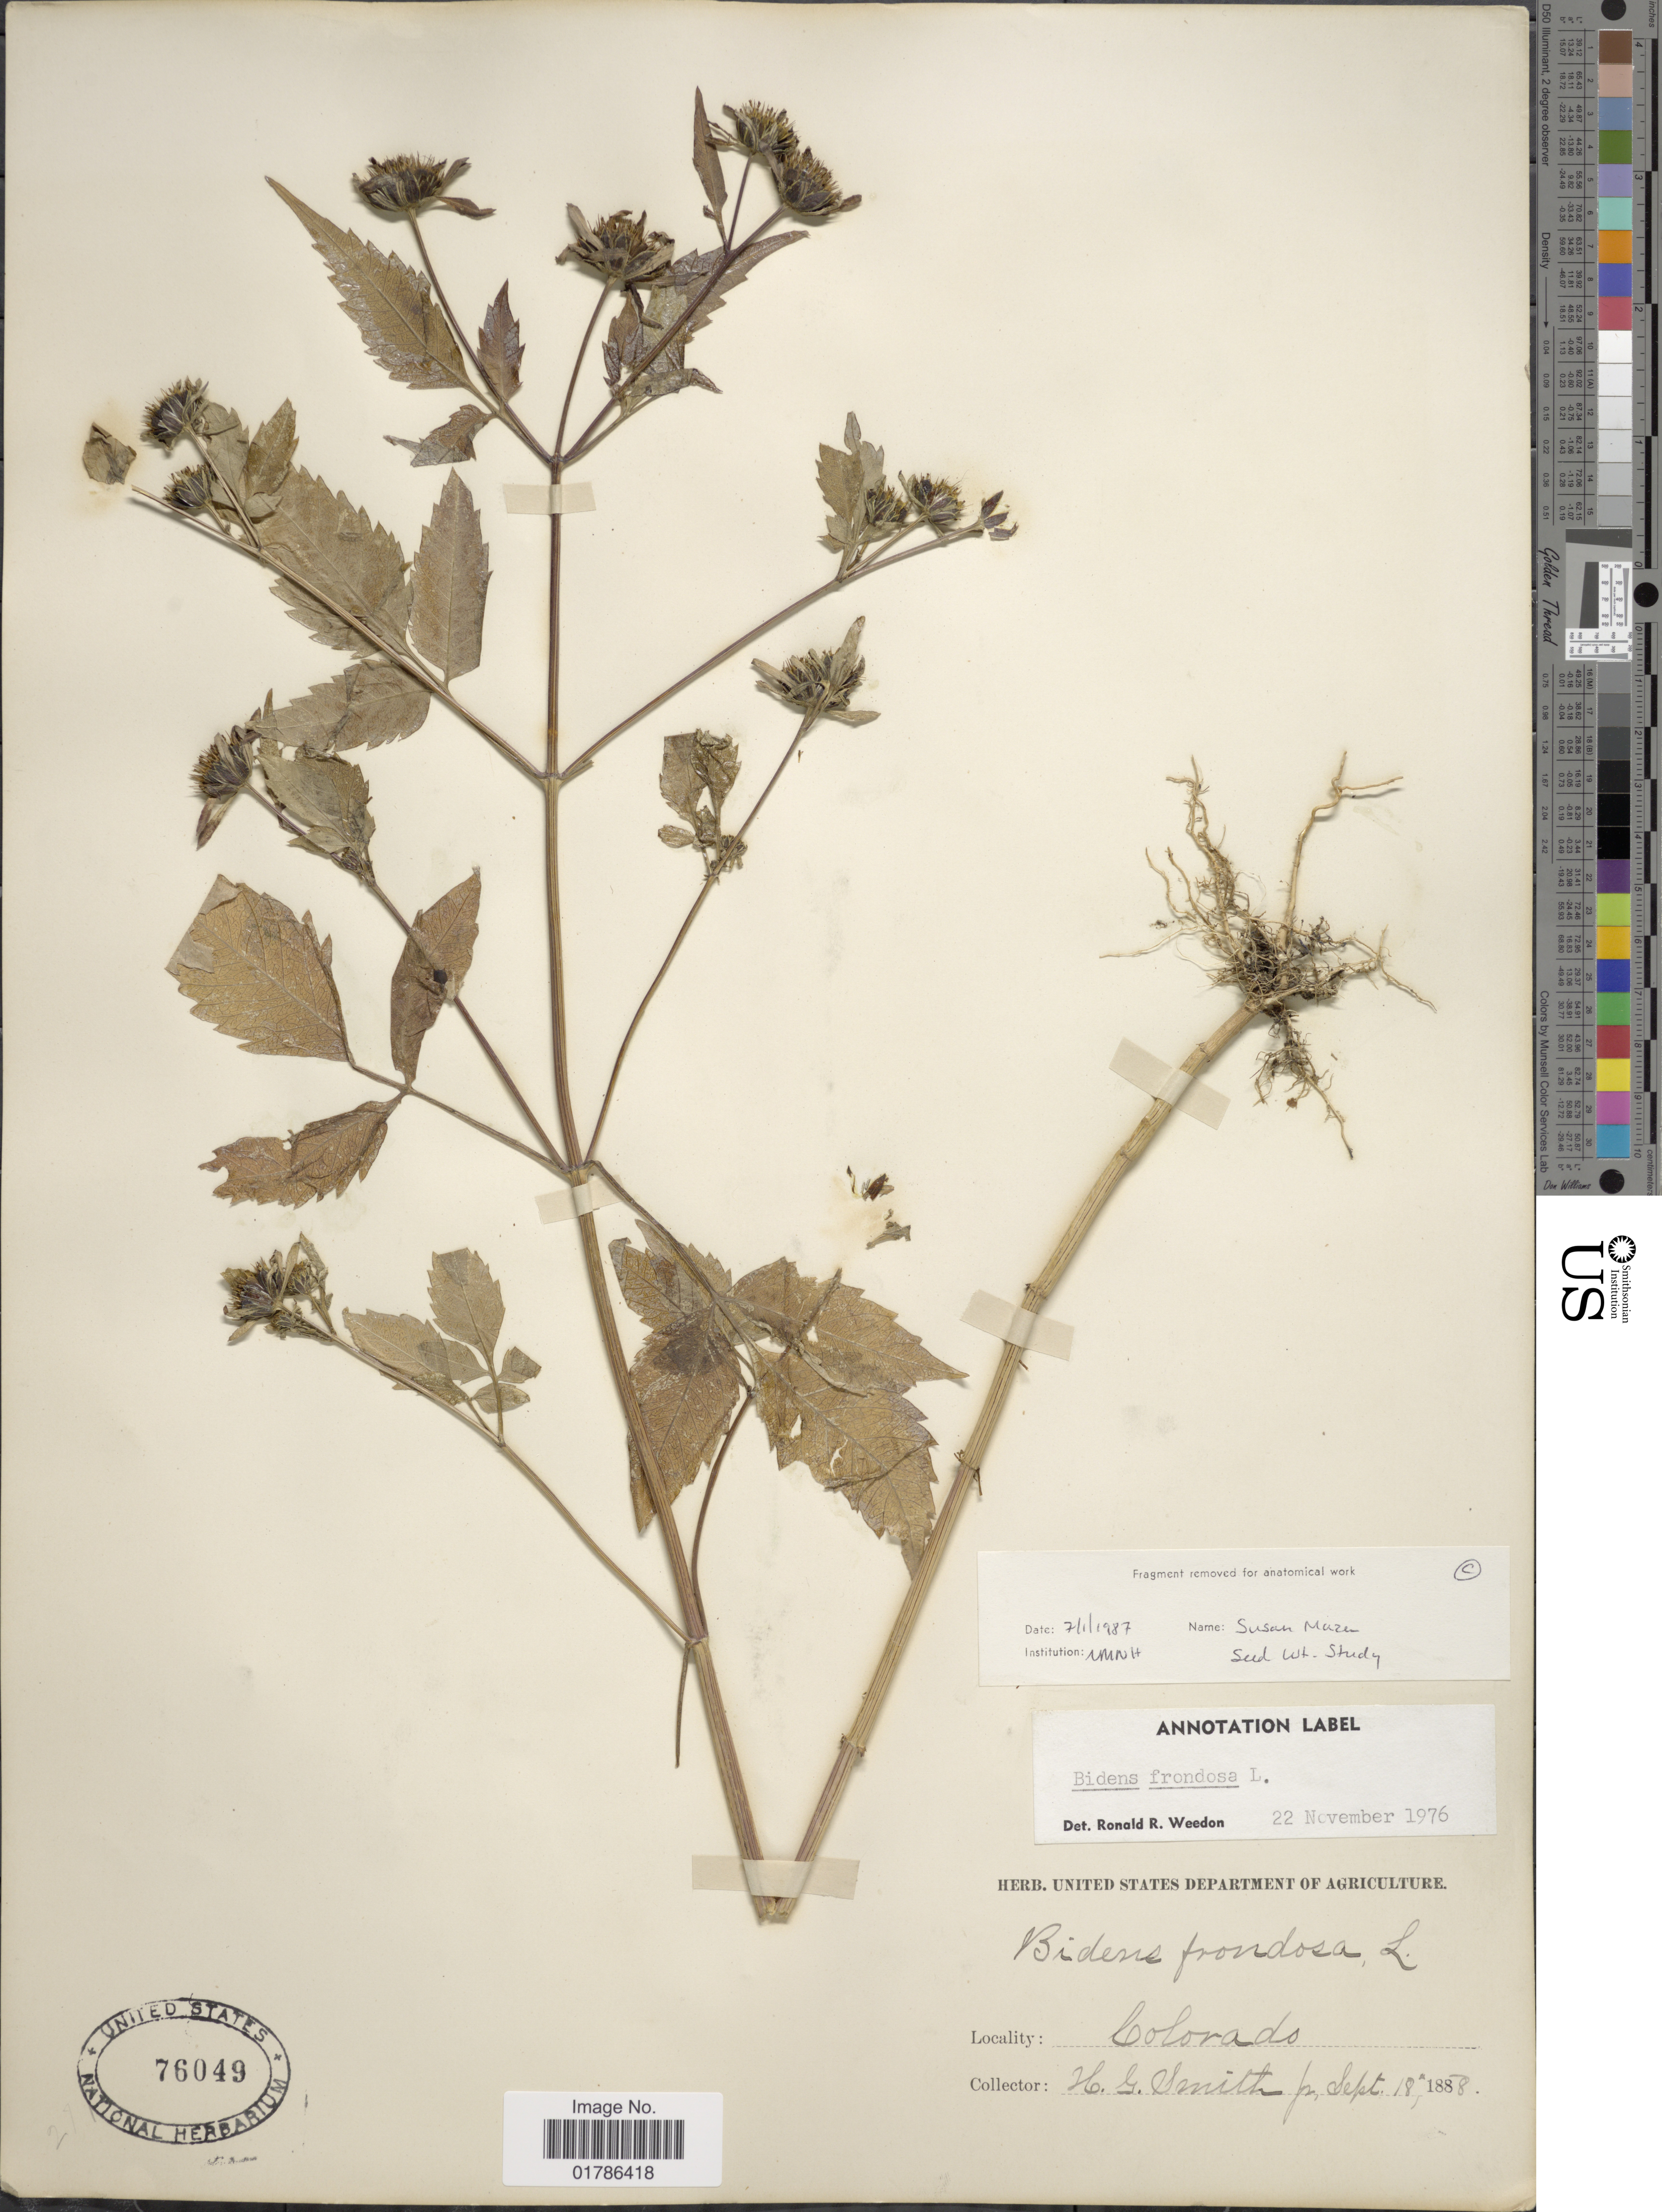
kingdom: Plantae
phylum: Tracheophyta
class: Magnoliopsida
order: Asterales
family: Asteraceae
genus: Bidens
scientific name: Bidens frondosa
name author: L.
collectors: H. G. Smith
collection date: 1888-09-18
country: United States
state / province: Colorado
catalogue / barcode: US 76049